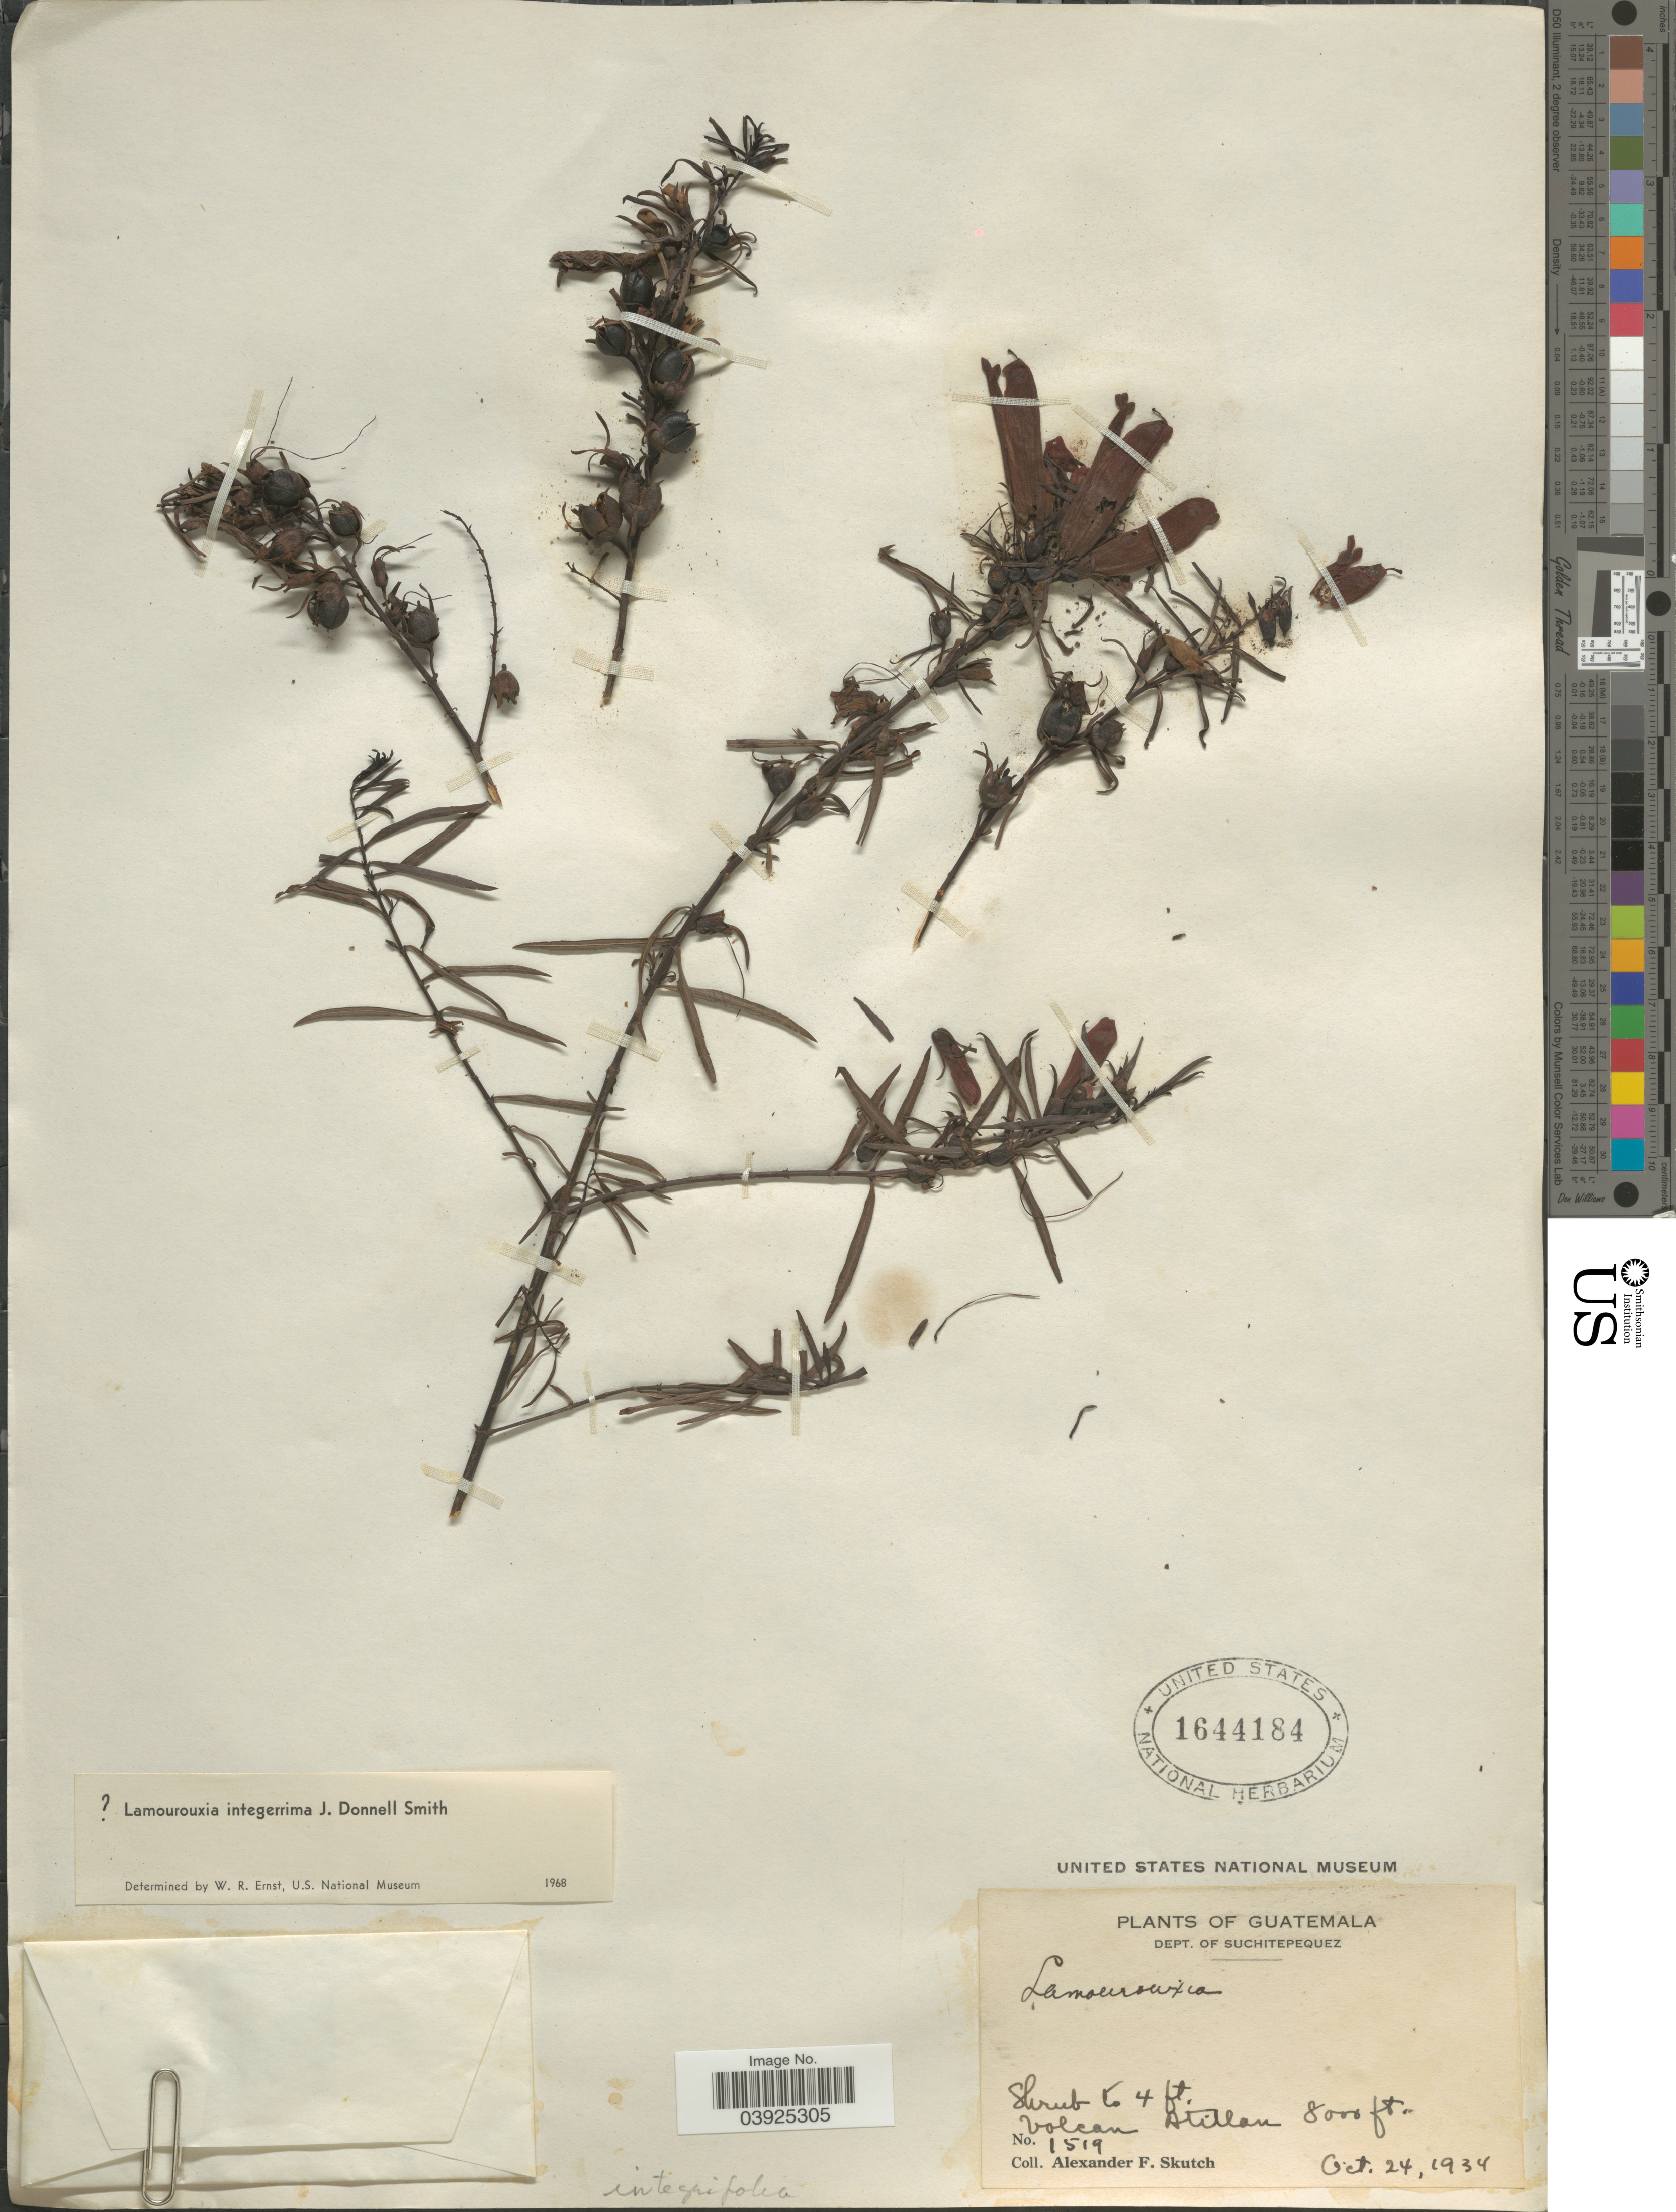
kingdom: Plantae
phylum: Tracheophyta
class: Magnoliopsida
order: Lamiales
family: Orobanchaceae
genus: Lamourouxia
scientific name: Lamourouxia integerrima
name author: Donn. Sm.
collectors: A. F. Skutch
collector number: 1519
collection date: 1934-10-24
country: Guatemala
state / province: Suchitepequez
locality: Dept. of Suchitepequez. Volcan Atitlan.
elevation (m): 2438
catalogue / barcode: US 1644184